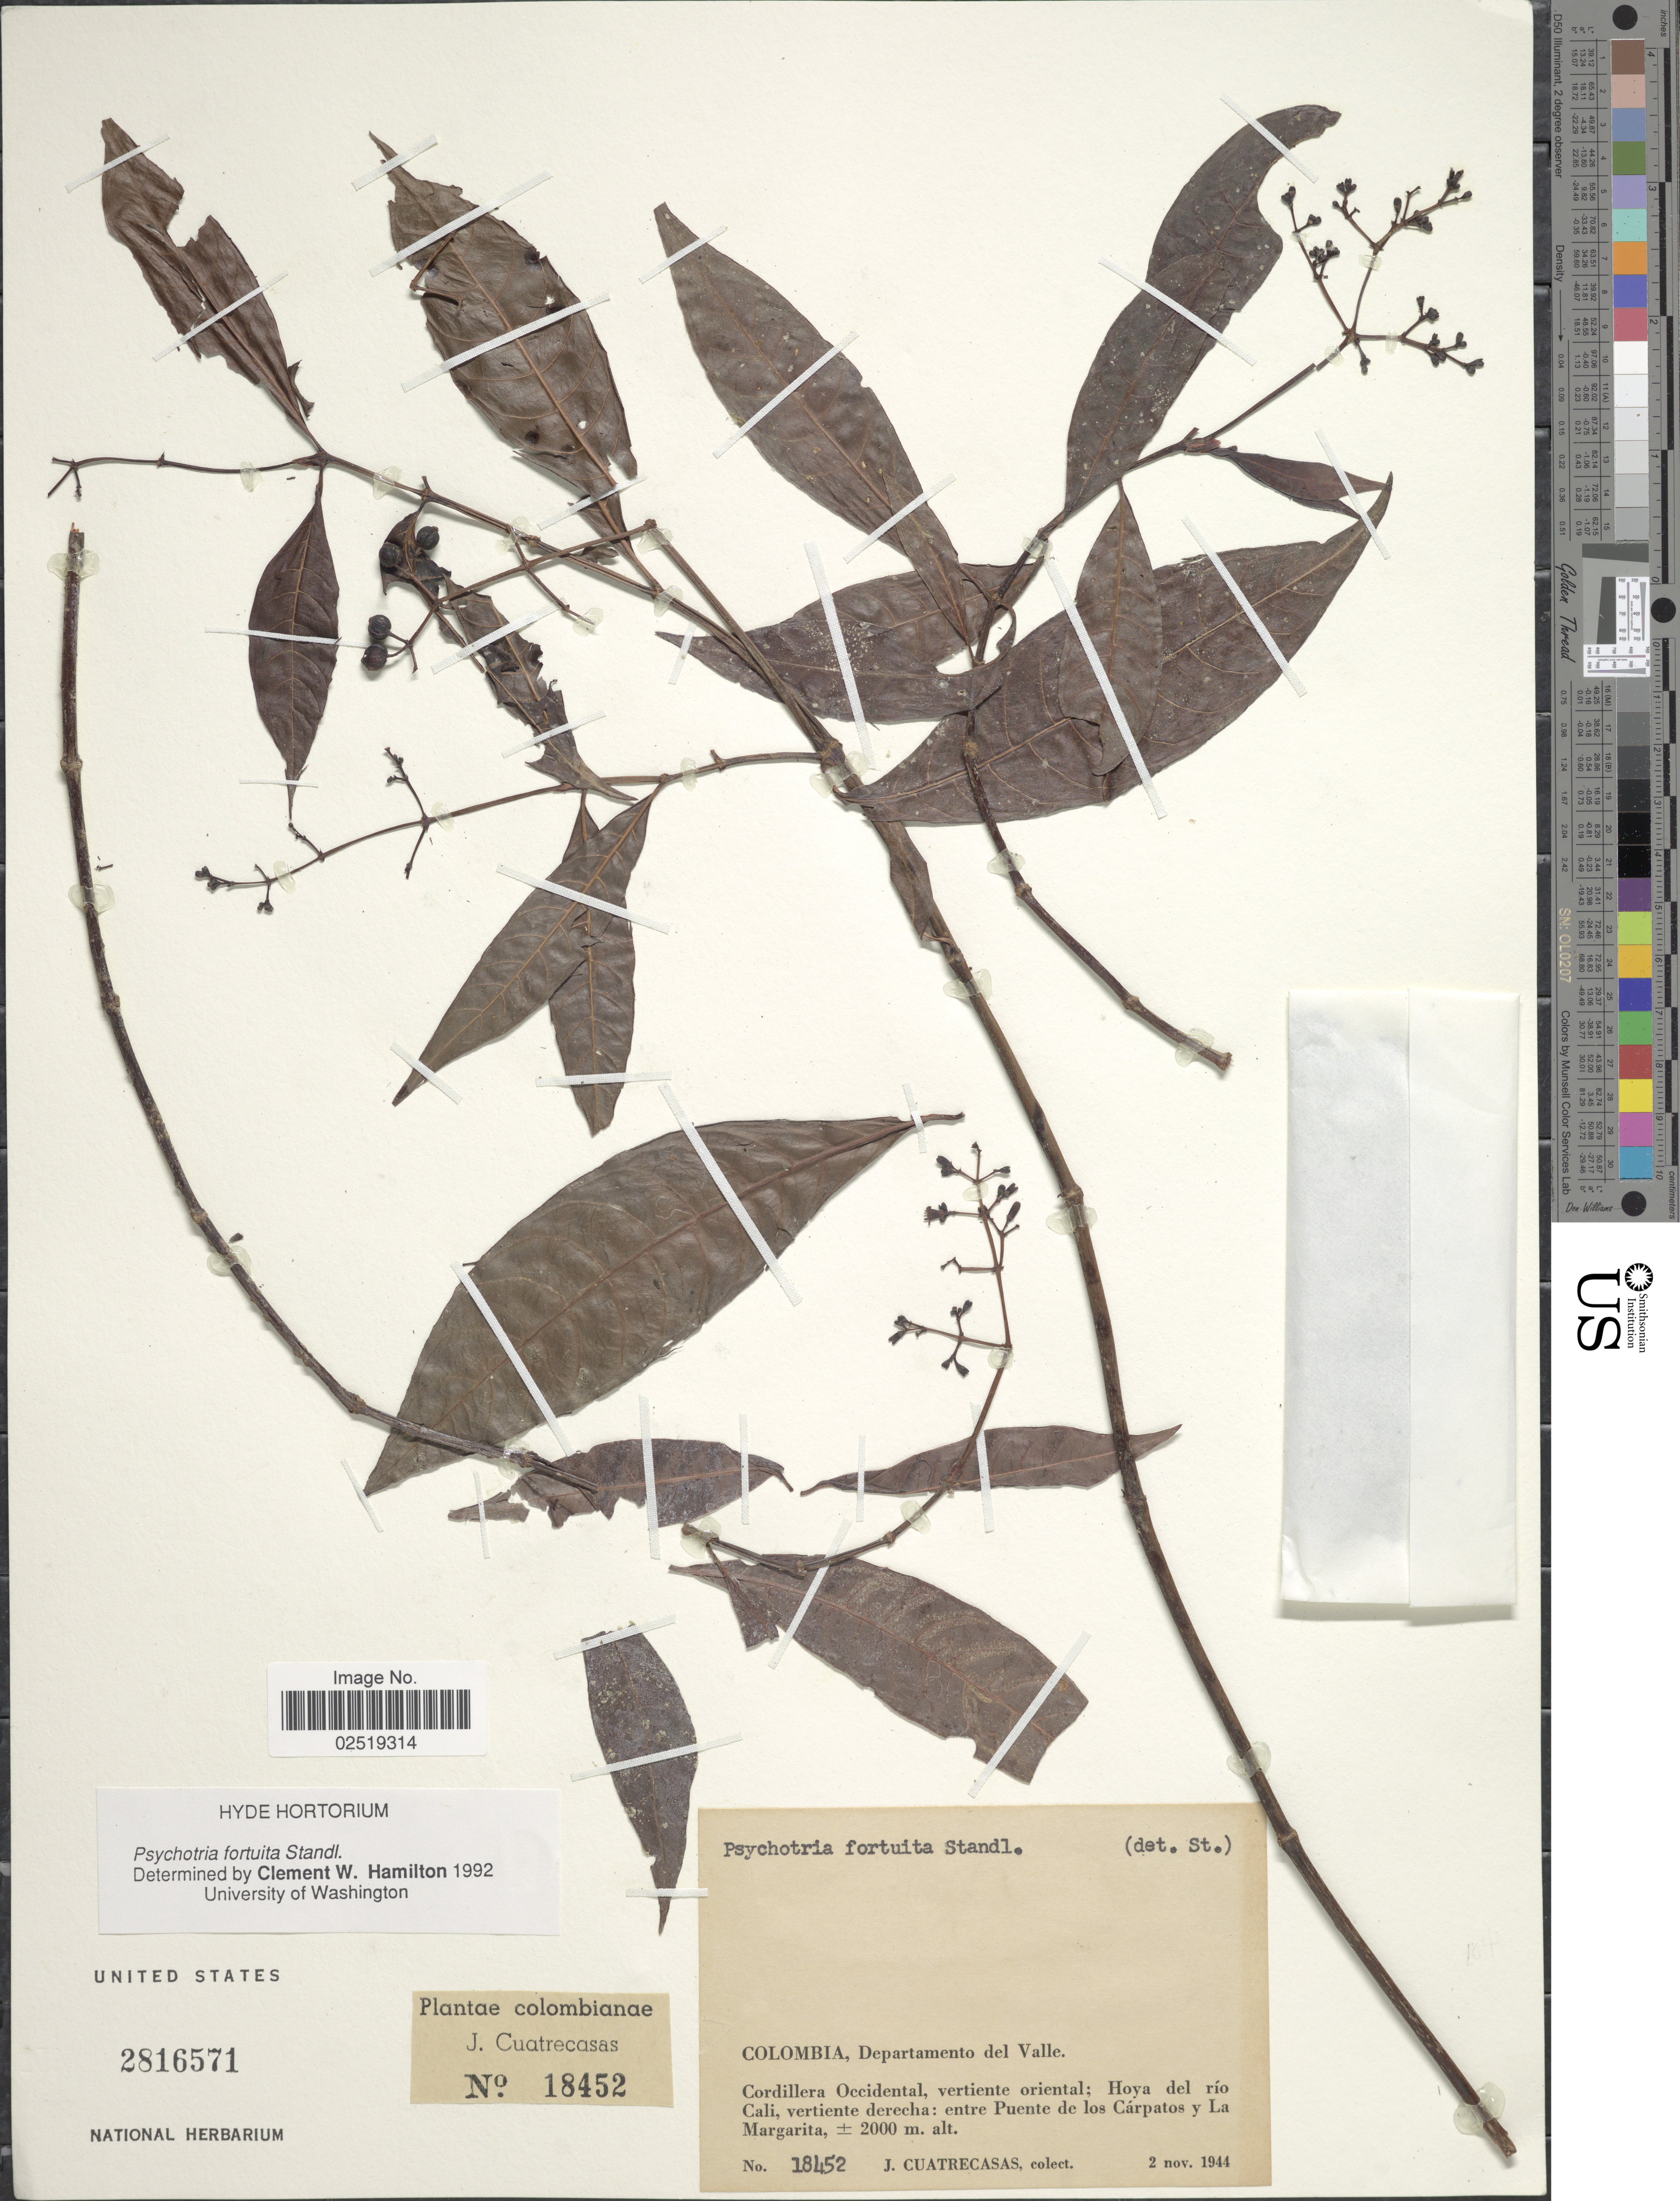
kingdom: Plantae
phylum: Tracheophyta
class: Magnoliopsida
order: Gentianales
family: Rubiaceae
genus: Psychotria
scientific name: Psychotria fortuita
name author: Standl.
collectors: J. Cuatrecasas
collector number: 18452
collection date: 1944-11-02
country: Colombia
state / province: Valle del Cauca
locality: Departamento del Valle. Cordillera Occidental, vertiente oriental: Hoya del rio Cali, vertiente derecha: entre Puente de los Carpatos y La Margarita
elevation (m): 2000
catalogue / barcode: US 2816571